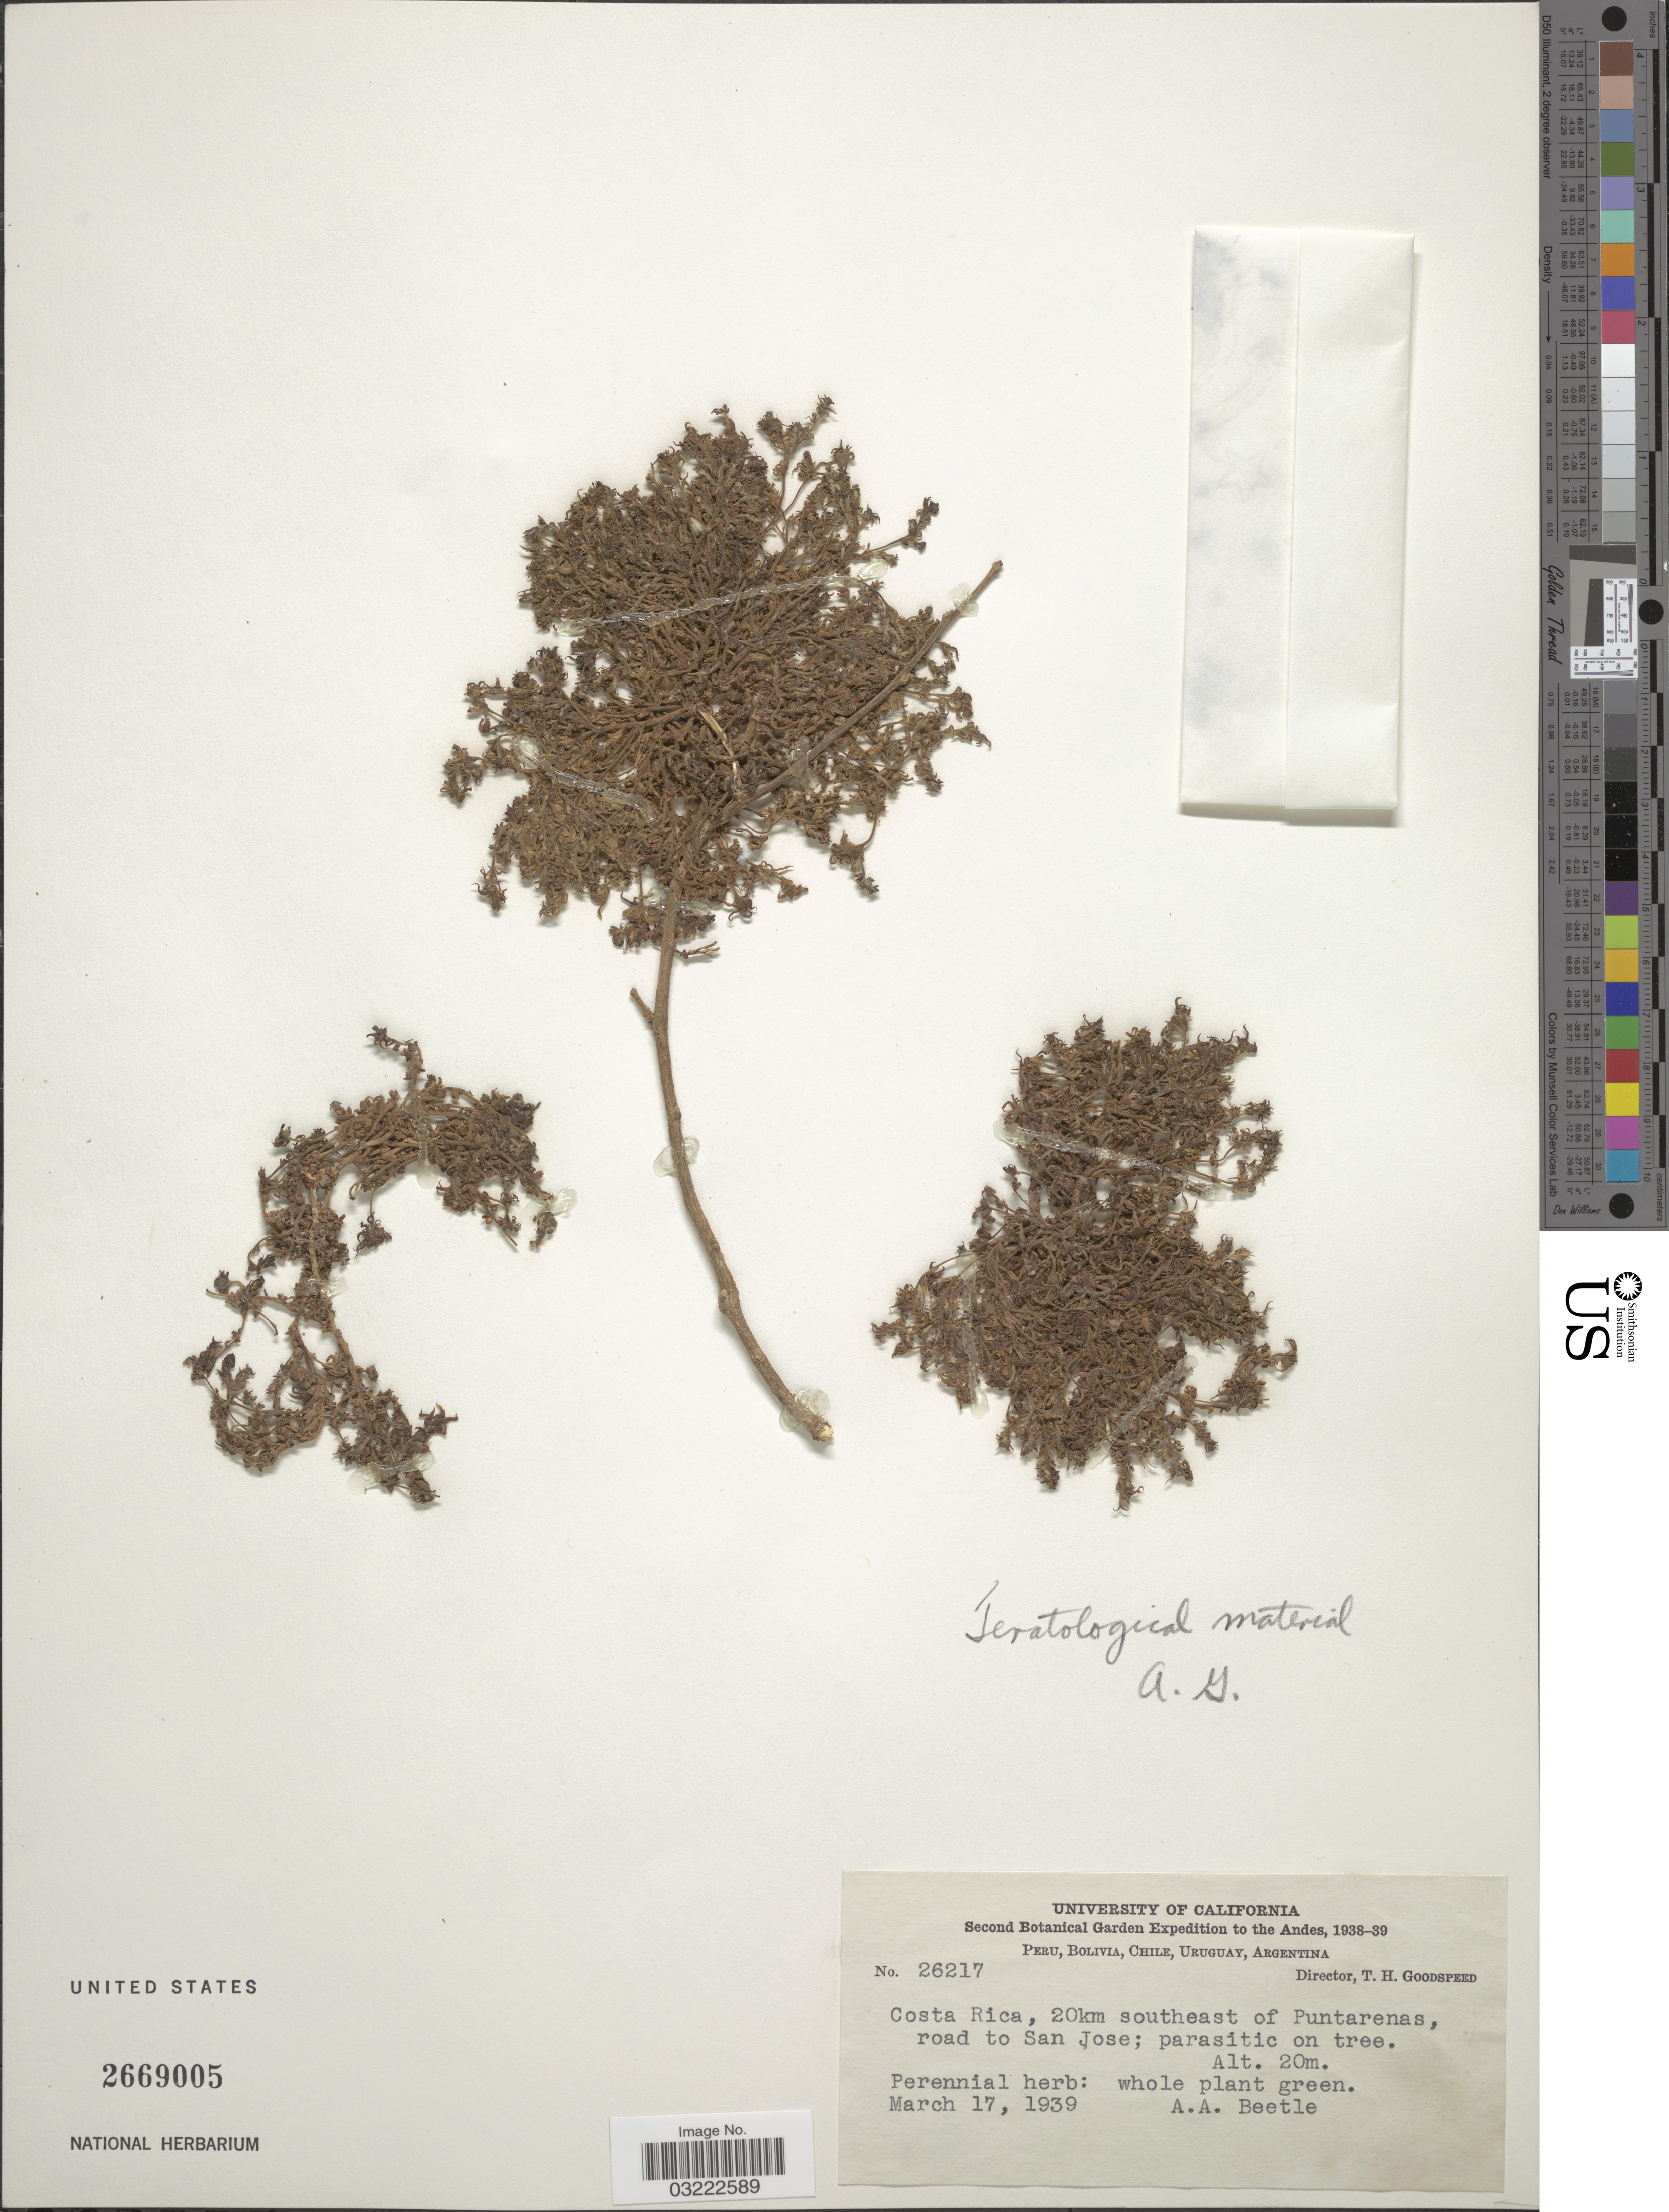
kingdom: Plantae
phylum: Tracheophyta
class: Magnoliopsida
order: Malpighiales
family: Salicaceae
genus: Casearia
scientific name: Casearia arguta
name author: Kunth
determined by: Grayum, M. H., (MO MO)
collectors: A. A. Beetle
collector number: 26217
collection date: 1939-03-17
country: Costa Rica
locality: The Andes, 20km southeast of Puntarenas, road to San Jose.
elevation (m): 20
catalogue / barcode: US 2669005